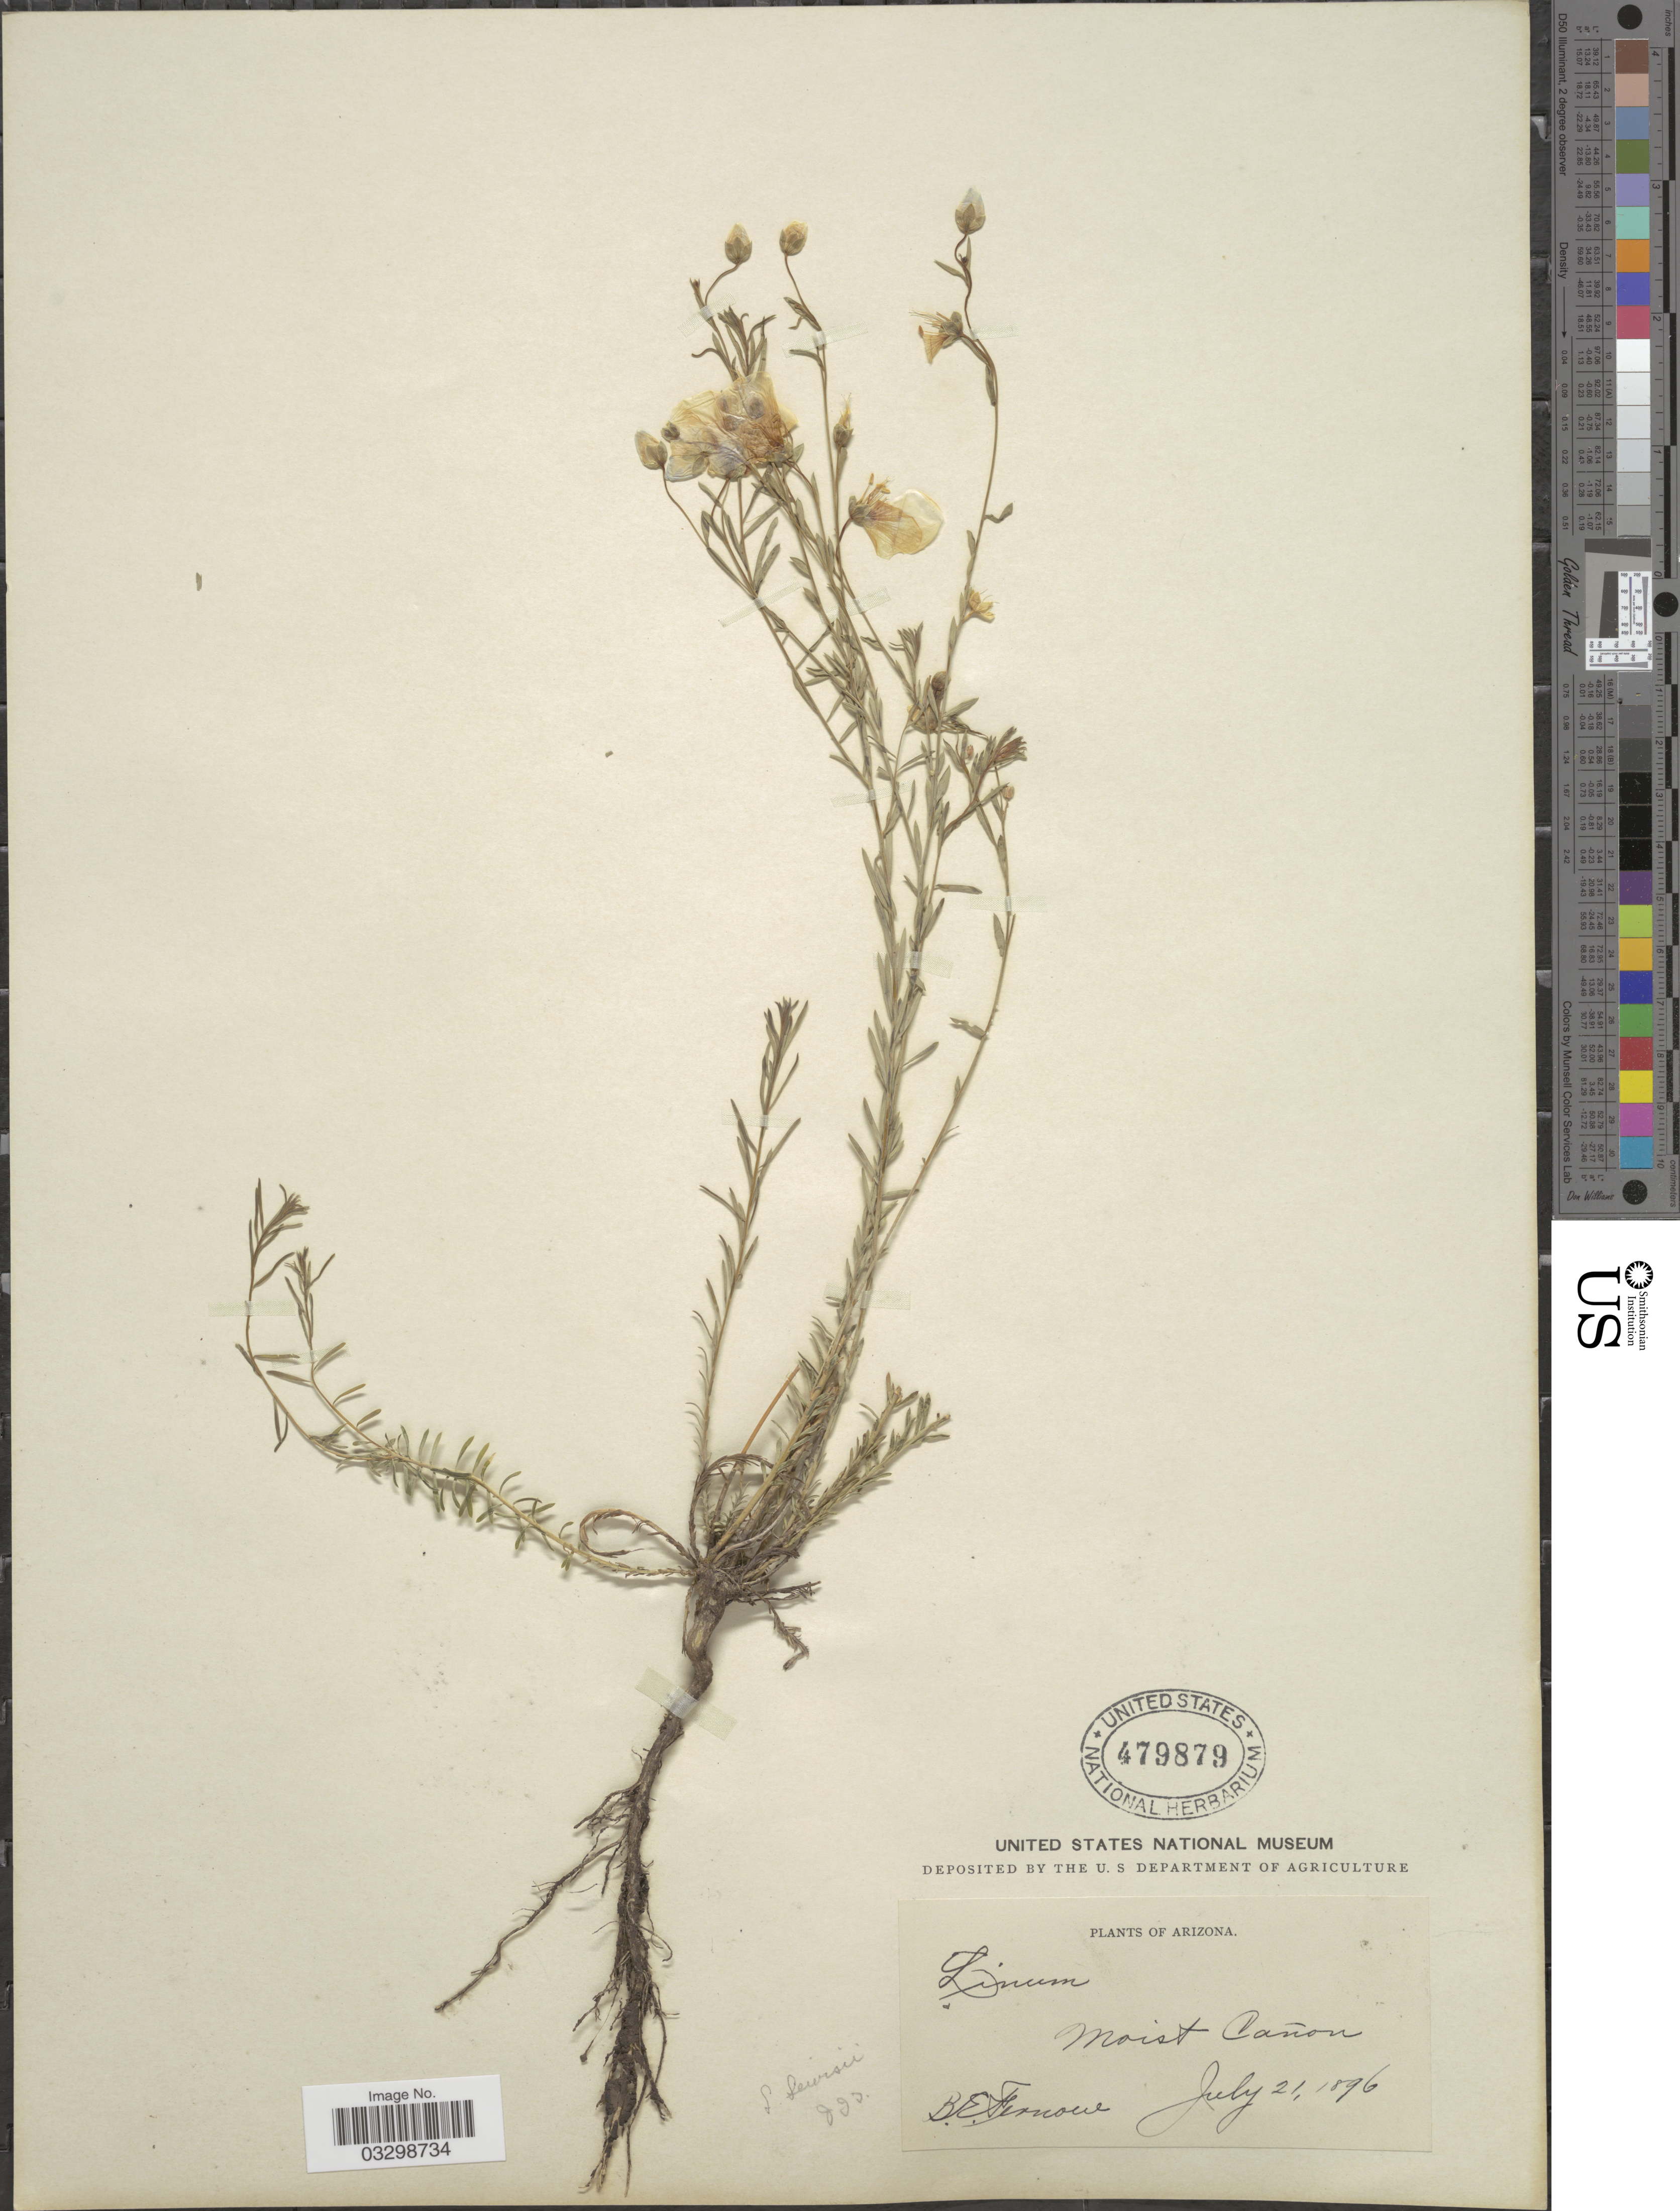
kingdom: Plantae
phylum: Tracheophyta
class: Magnoliopsida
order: Malpighiales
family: Linaceae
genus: Linum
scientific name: Linum lewisii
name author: Pursh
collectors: B. Fernow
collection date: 1896-07-21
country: United States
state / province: Arizona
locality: Moist Cañon.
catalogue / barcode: US 479879